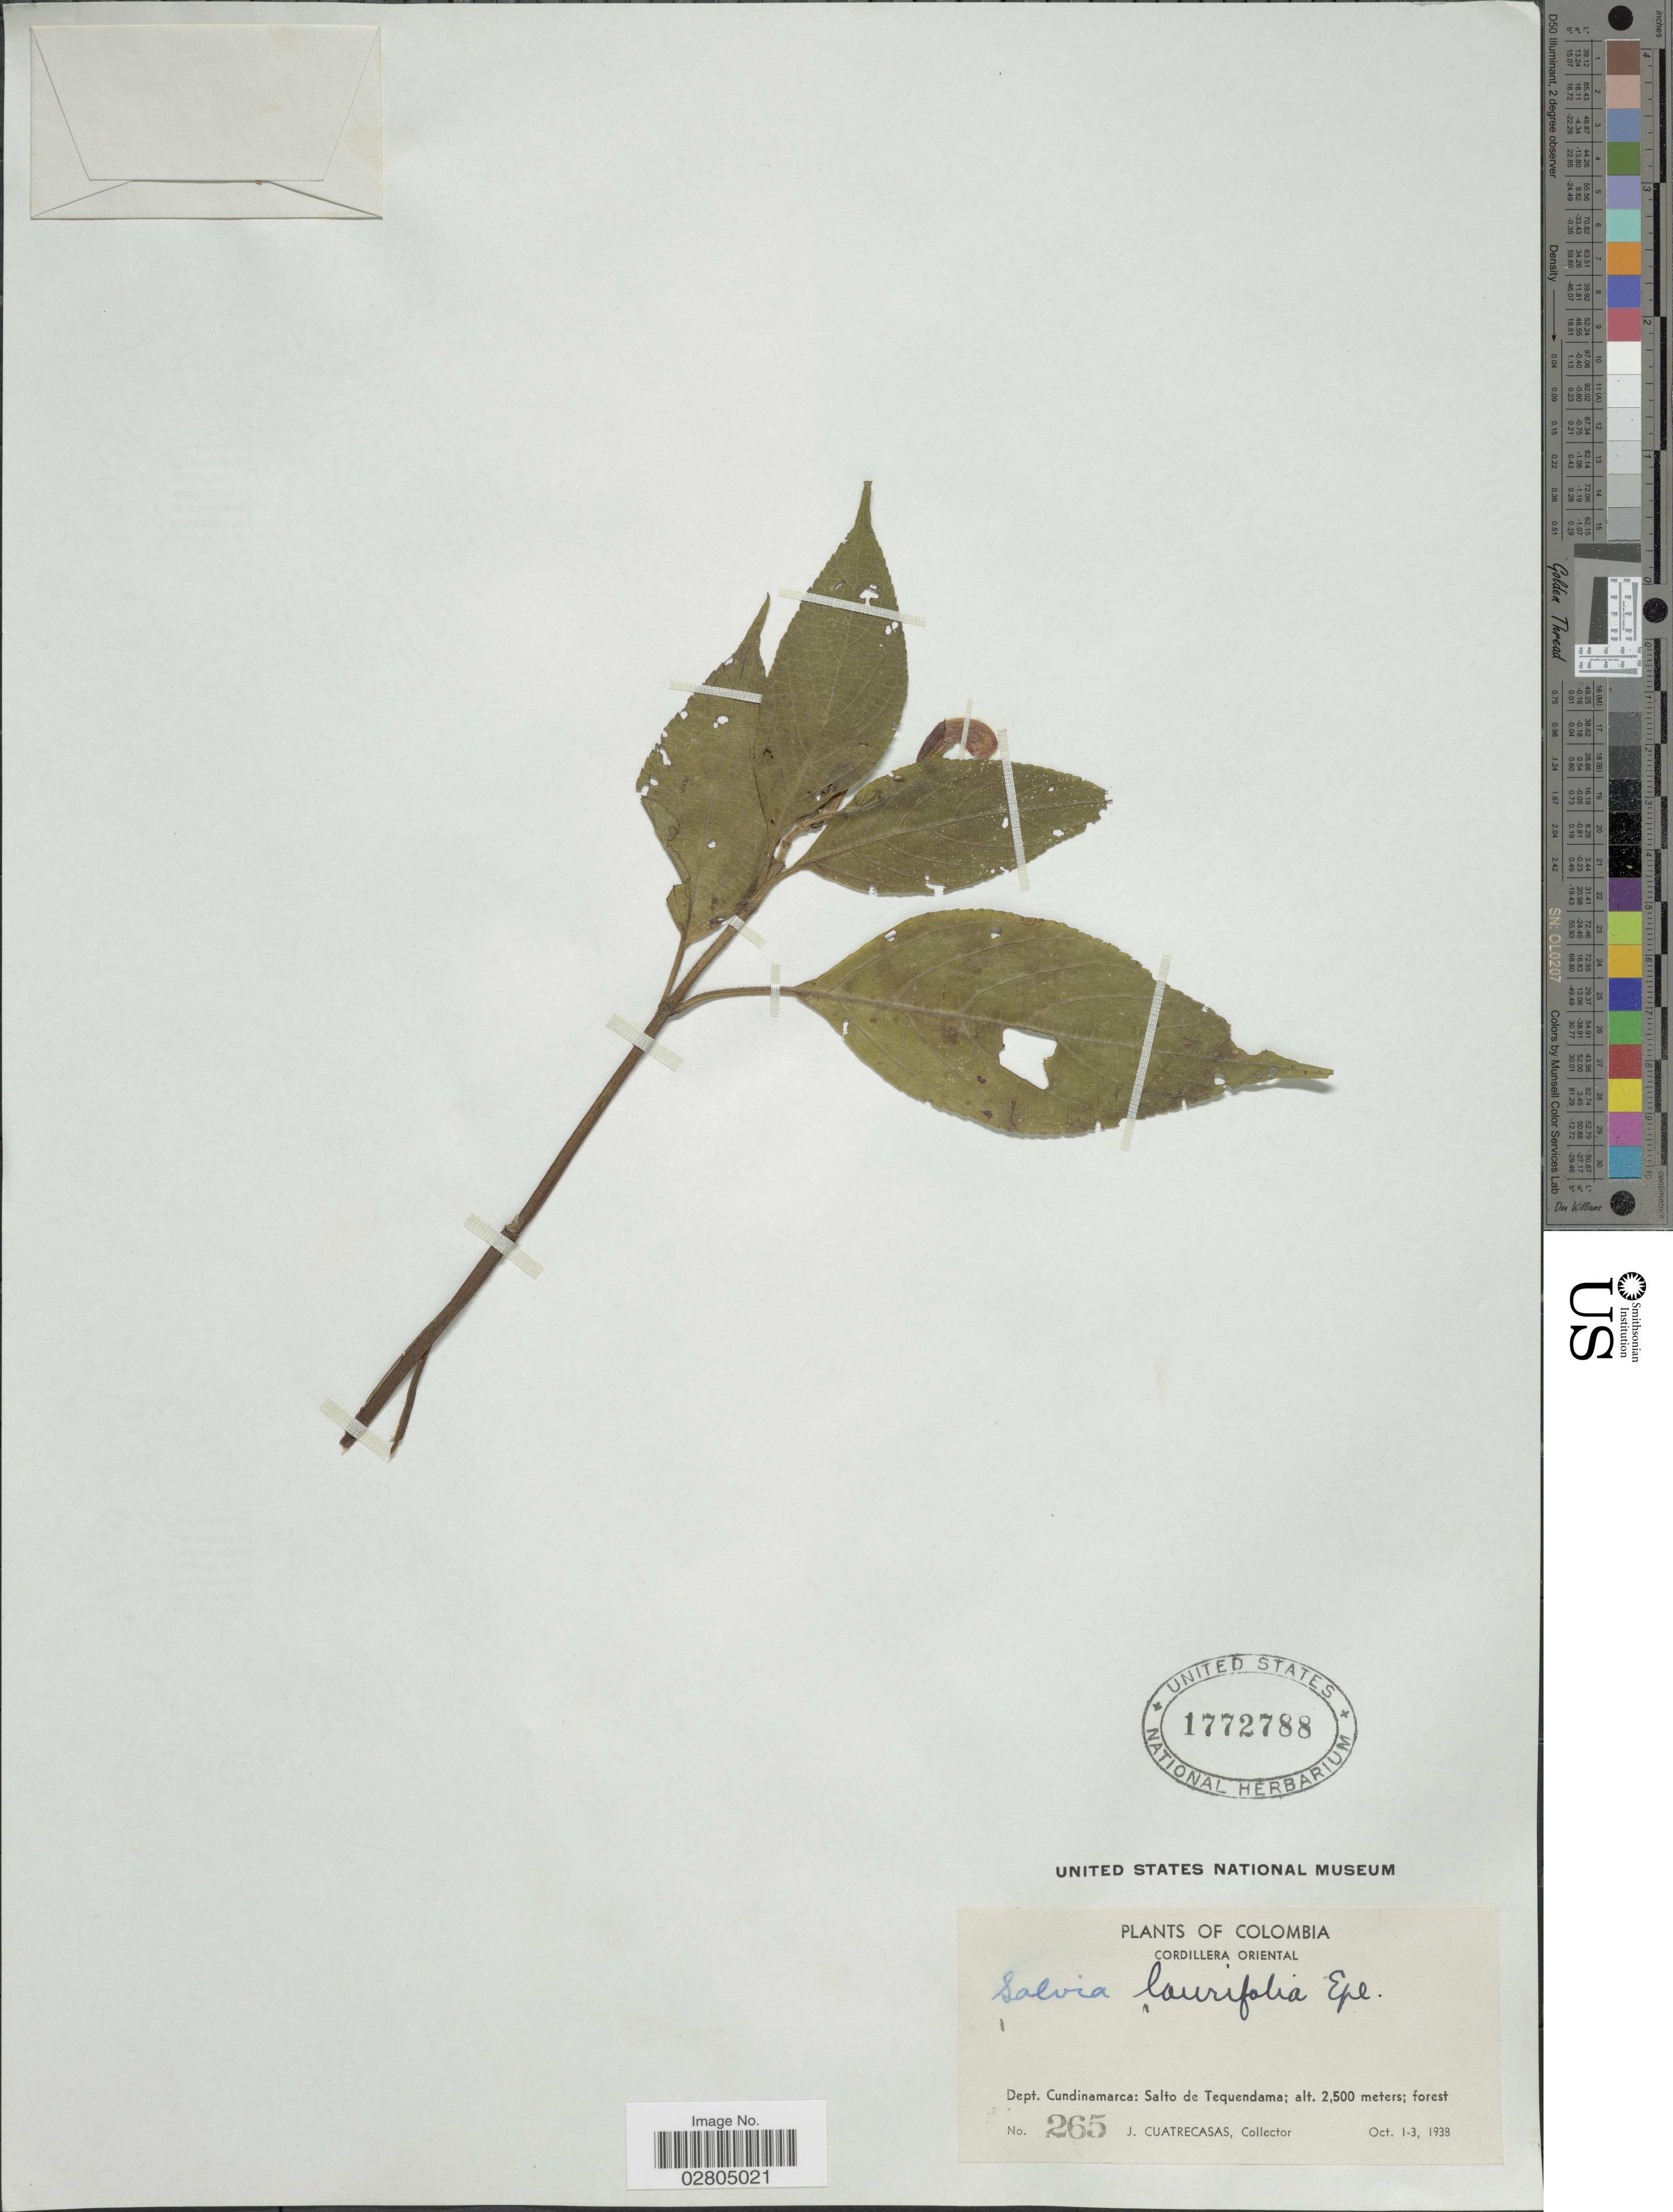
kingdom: Plantae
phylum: Tracheophyta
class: Magnoliopsida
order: Lamiales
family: Lamiaceae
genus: Salvia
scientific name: Salvia rufula subsp. latens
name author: (Benth.) J.R.I. Wood & Harley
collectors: J. Cuatrecasas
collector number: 265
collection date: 1938-10-01/1938-10-03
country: Colombia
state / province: Cundinamarca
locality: Cordillera Oriental, Dept. Cundinamarca, Salto de Tequendama.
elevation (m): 2500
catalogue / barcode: US 1772788